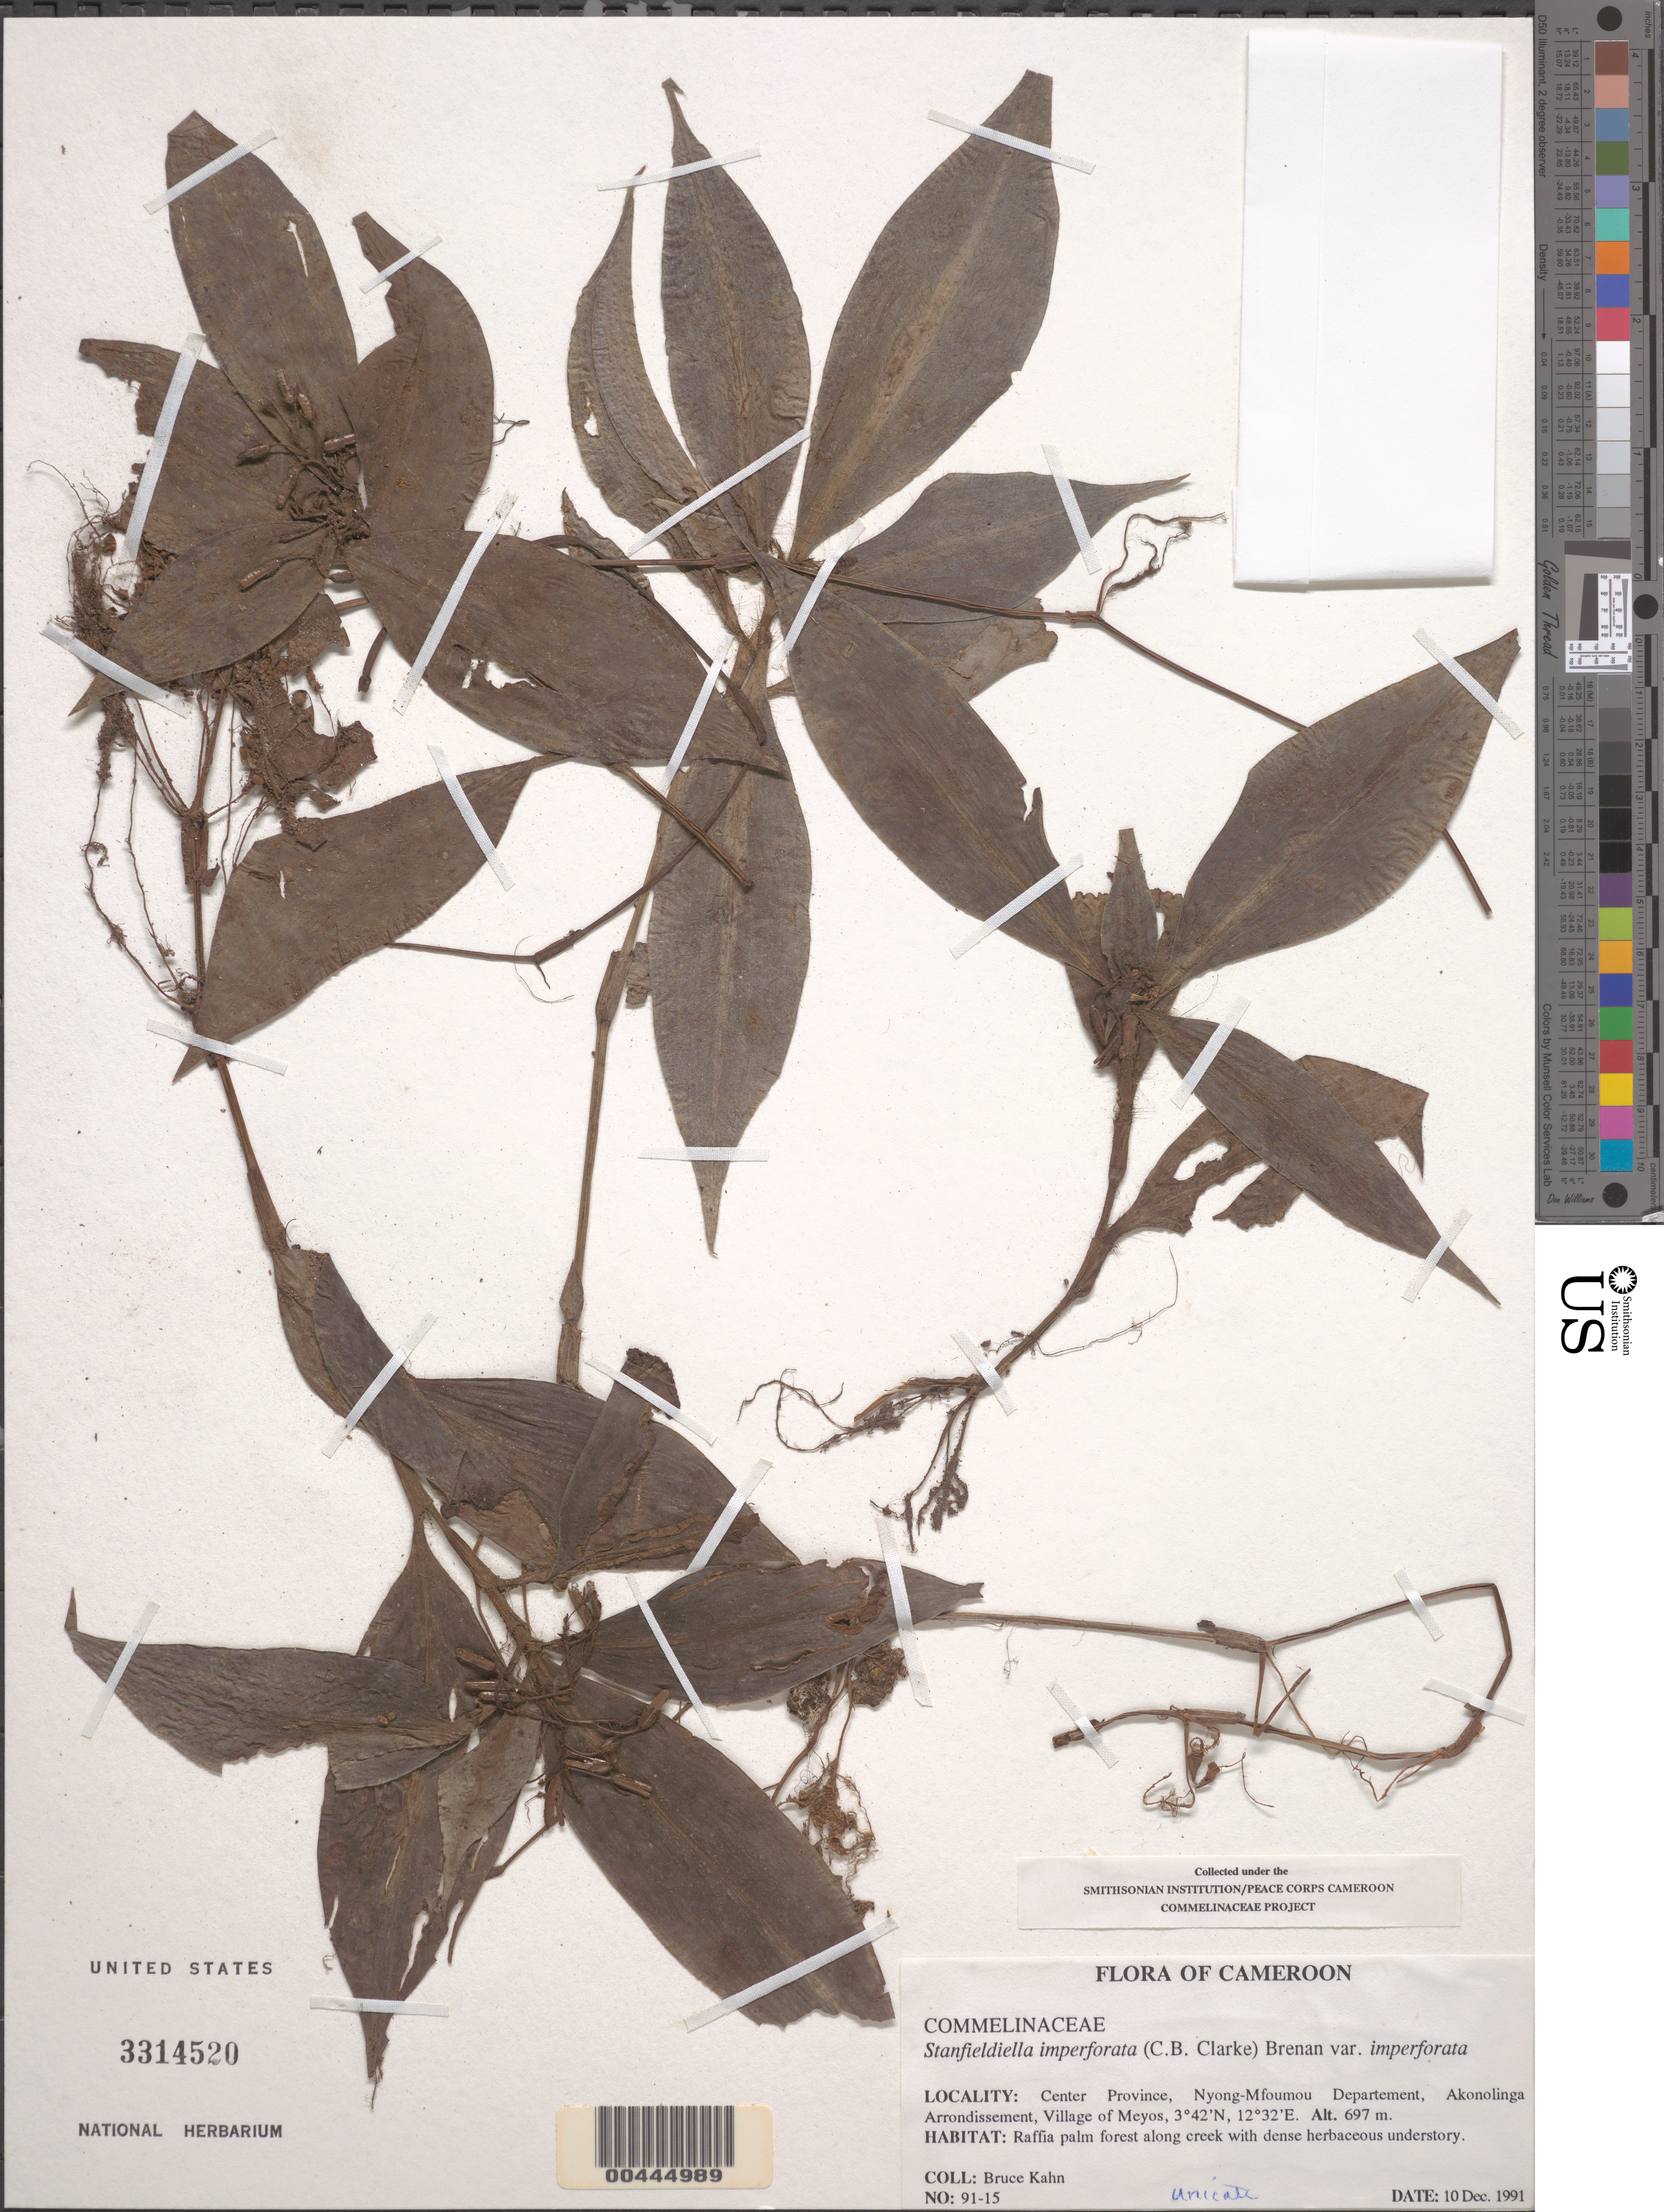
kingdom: Plantae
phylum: Tracheophyta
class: Liliopsida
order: Commelinales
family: Commelinaceae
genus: Stanfieldiella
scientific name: Stanfieldiella imperforata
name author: (C.B. Clarke) Brenan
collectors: B. Kahn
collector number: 91-15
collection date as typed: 10 Dec 1991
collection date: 1991-12-10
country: Cameroon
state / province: Centre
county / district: Nyong-et-mfoumou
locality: Nyong-mfoumou dept., akonolinga arrondissement, meyos village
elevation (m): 697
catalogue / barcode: US 3314520